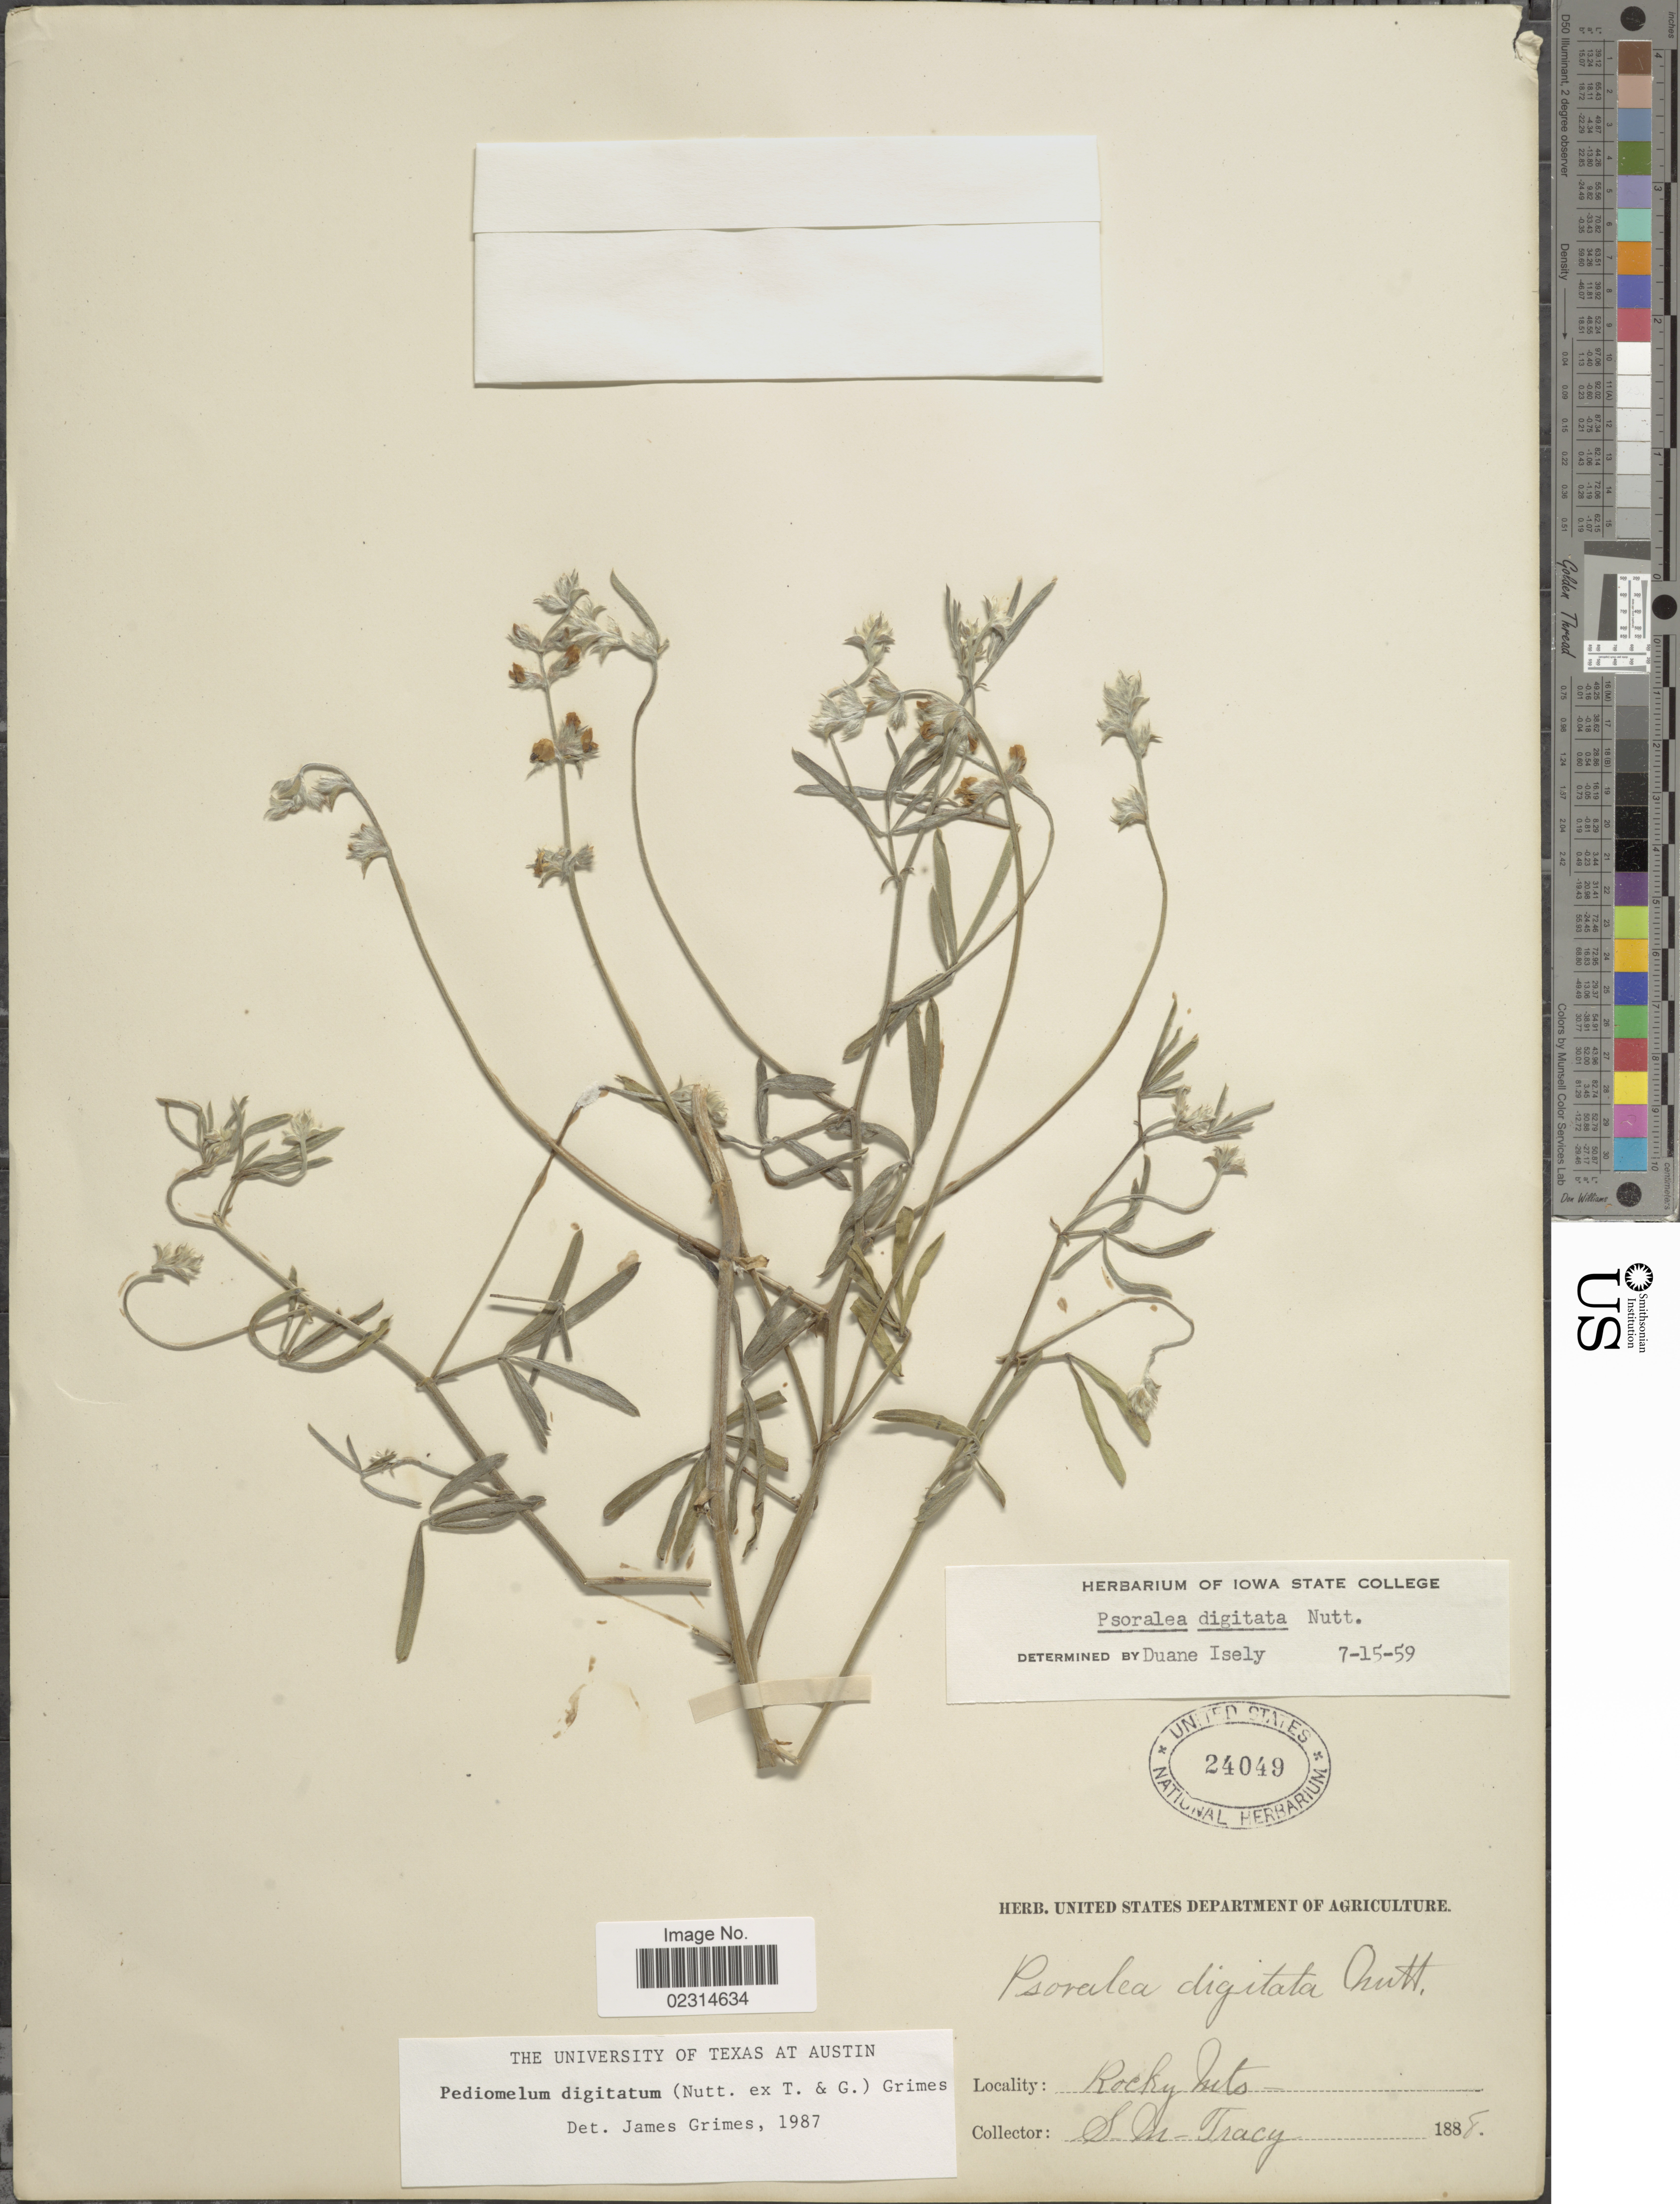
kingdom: Plantae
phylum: Tracheophyta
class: Magnoliopsida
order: Fabales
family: Fabaceae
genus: Pediomelum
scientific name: Pediomelum digitatum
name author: (Nutt. ex Torr. & A. Gray) Isely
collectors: S. M. Tracy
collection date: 1888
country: United States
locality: Rocky Mts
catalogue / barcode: US 24049